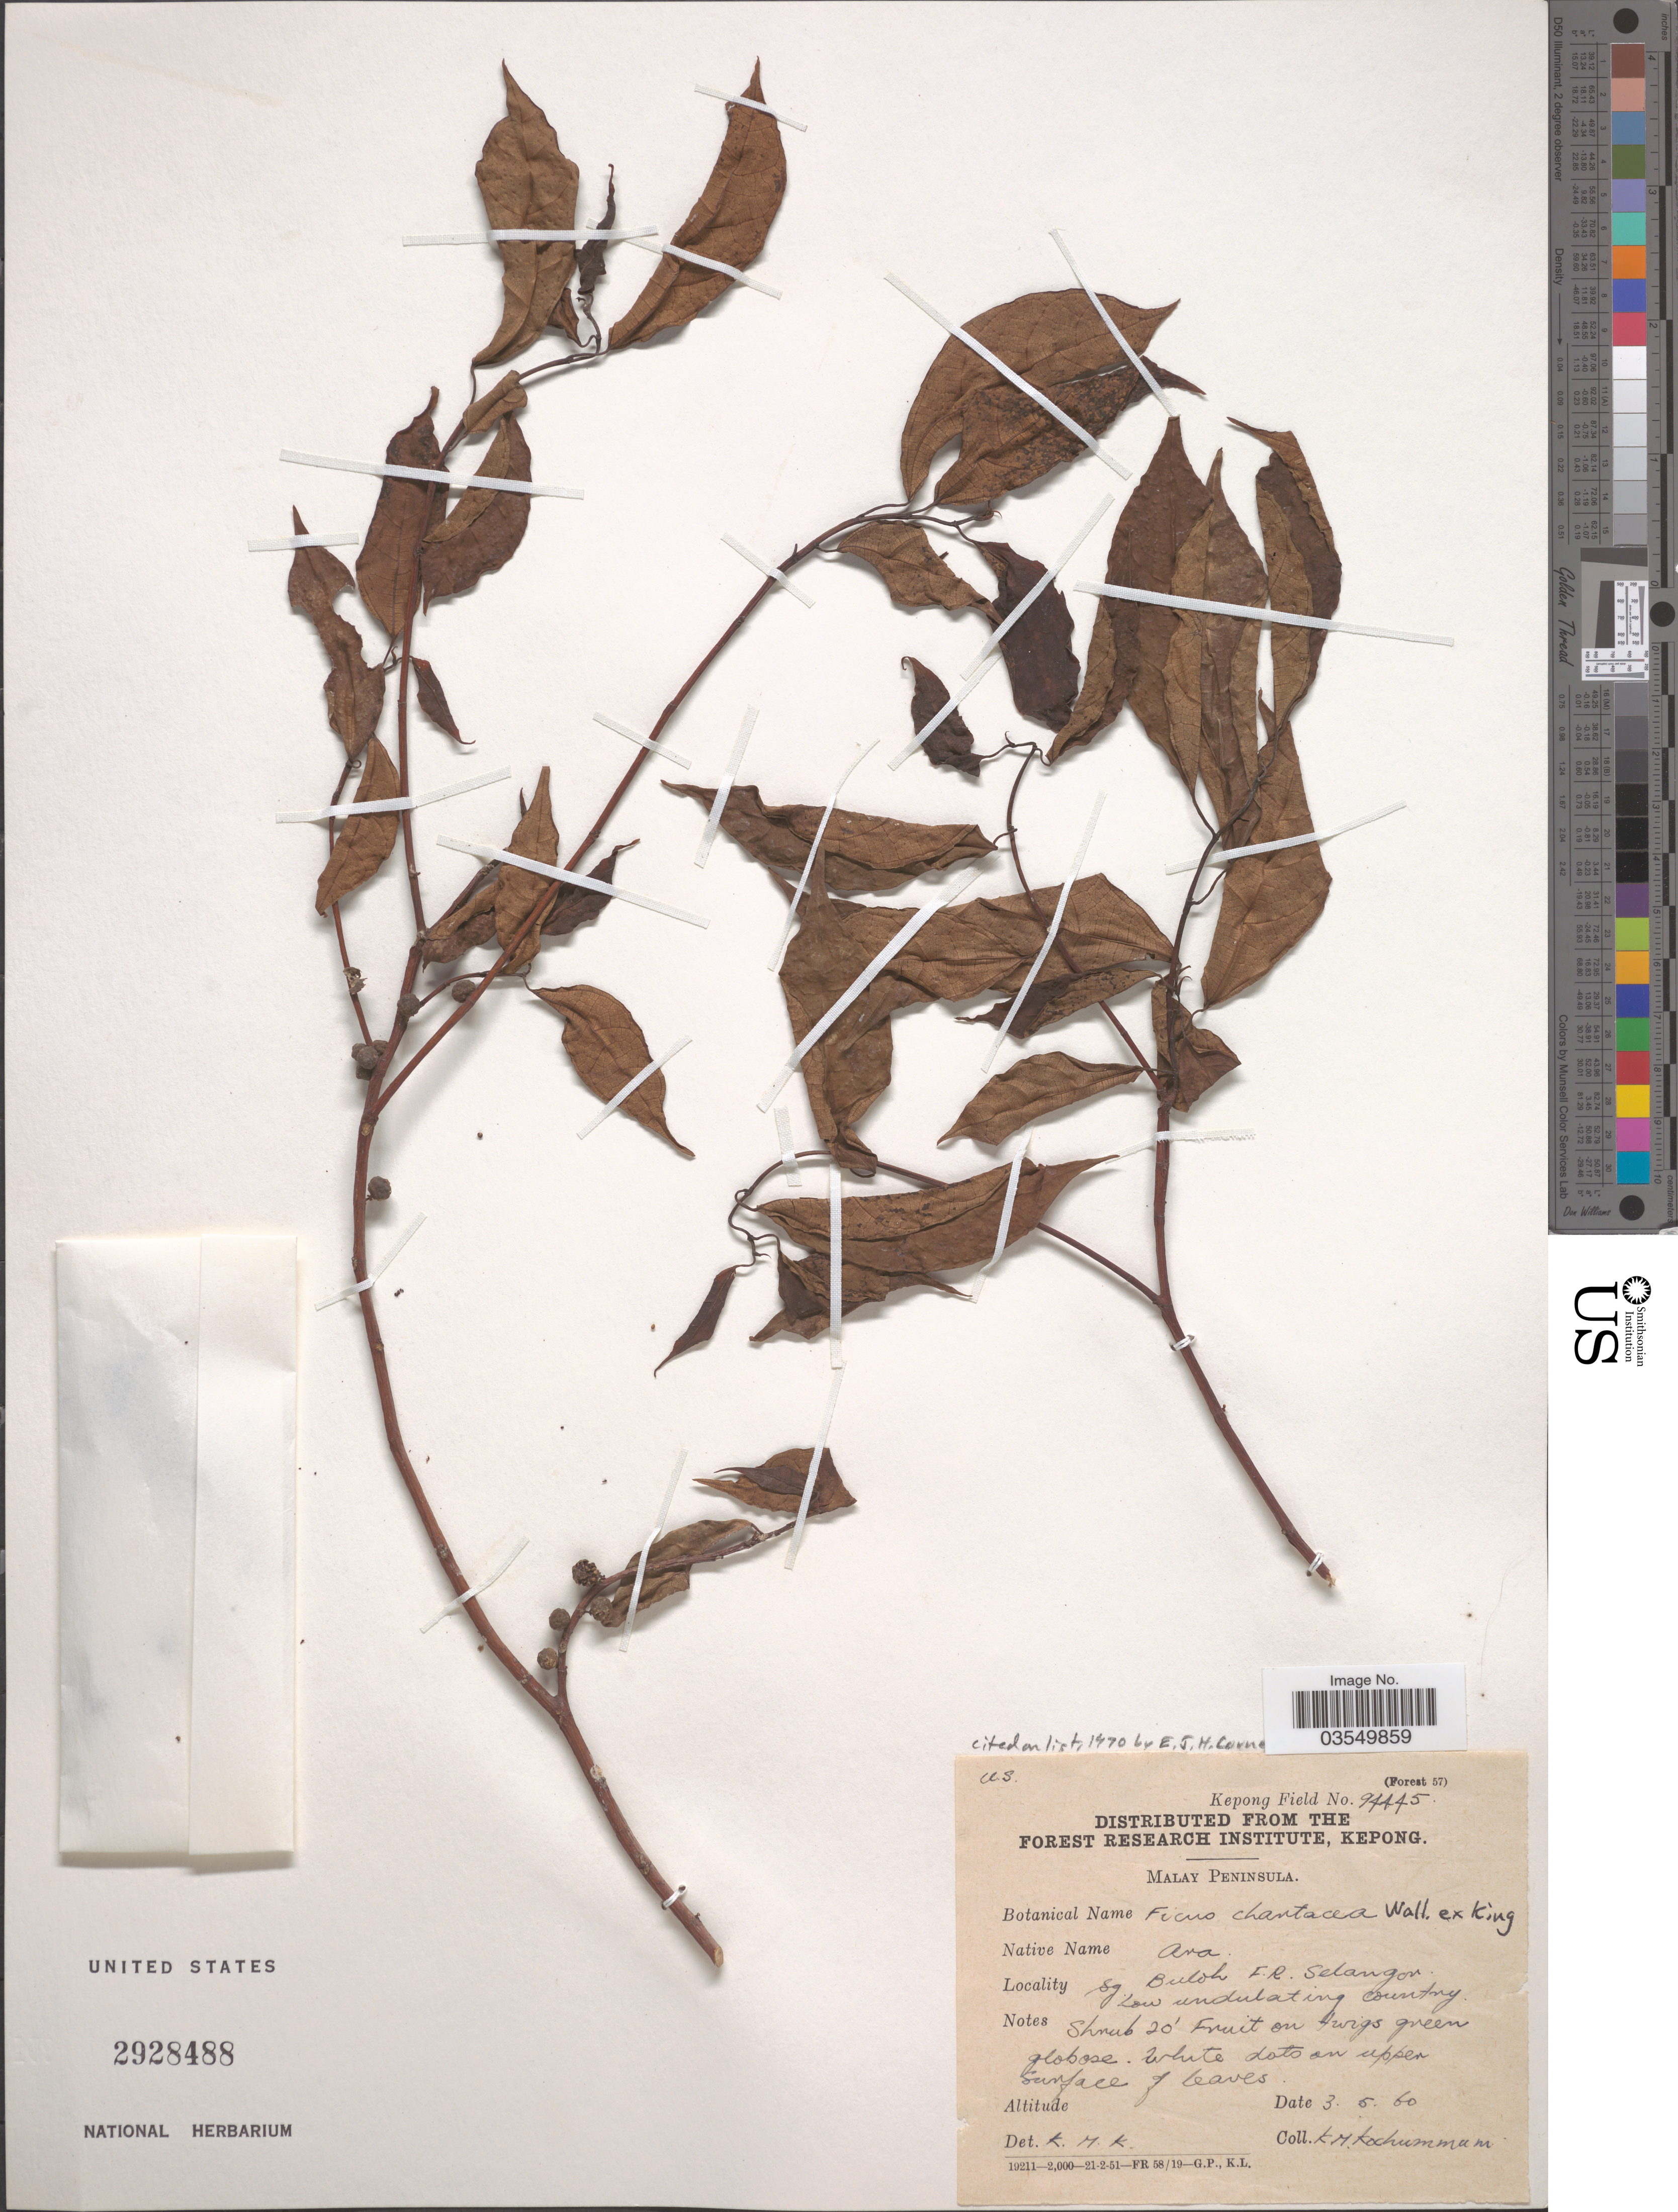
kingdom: Plantae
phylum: Tracheophyta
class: Magnoliopsida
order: Rosales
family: Moraceae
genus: Ficus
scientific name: Ficus chartacea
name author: Wall. ex King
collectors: K. Kochummum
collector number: Kepong Field 94445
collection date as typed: Transcribed d/m/y: 3/5/60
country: Malaysia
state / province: Selangor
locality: Malay Peninsula. Sg. Buloh F.R. Selangor.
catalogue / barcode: US 2928488